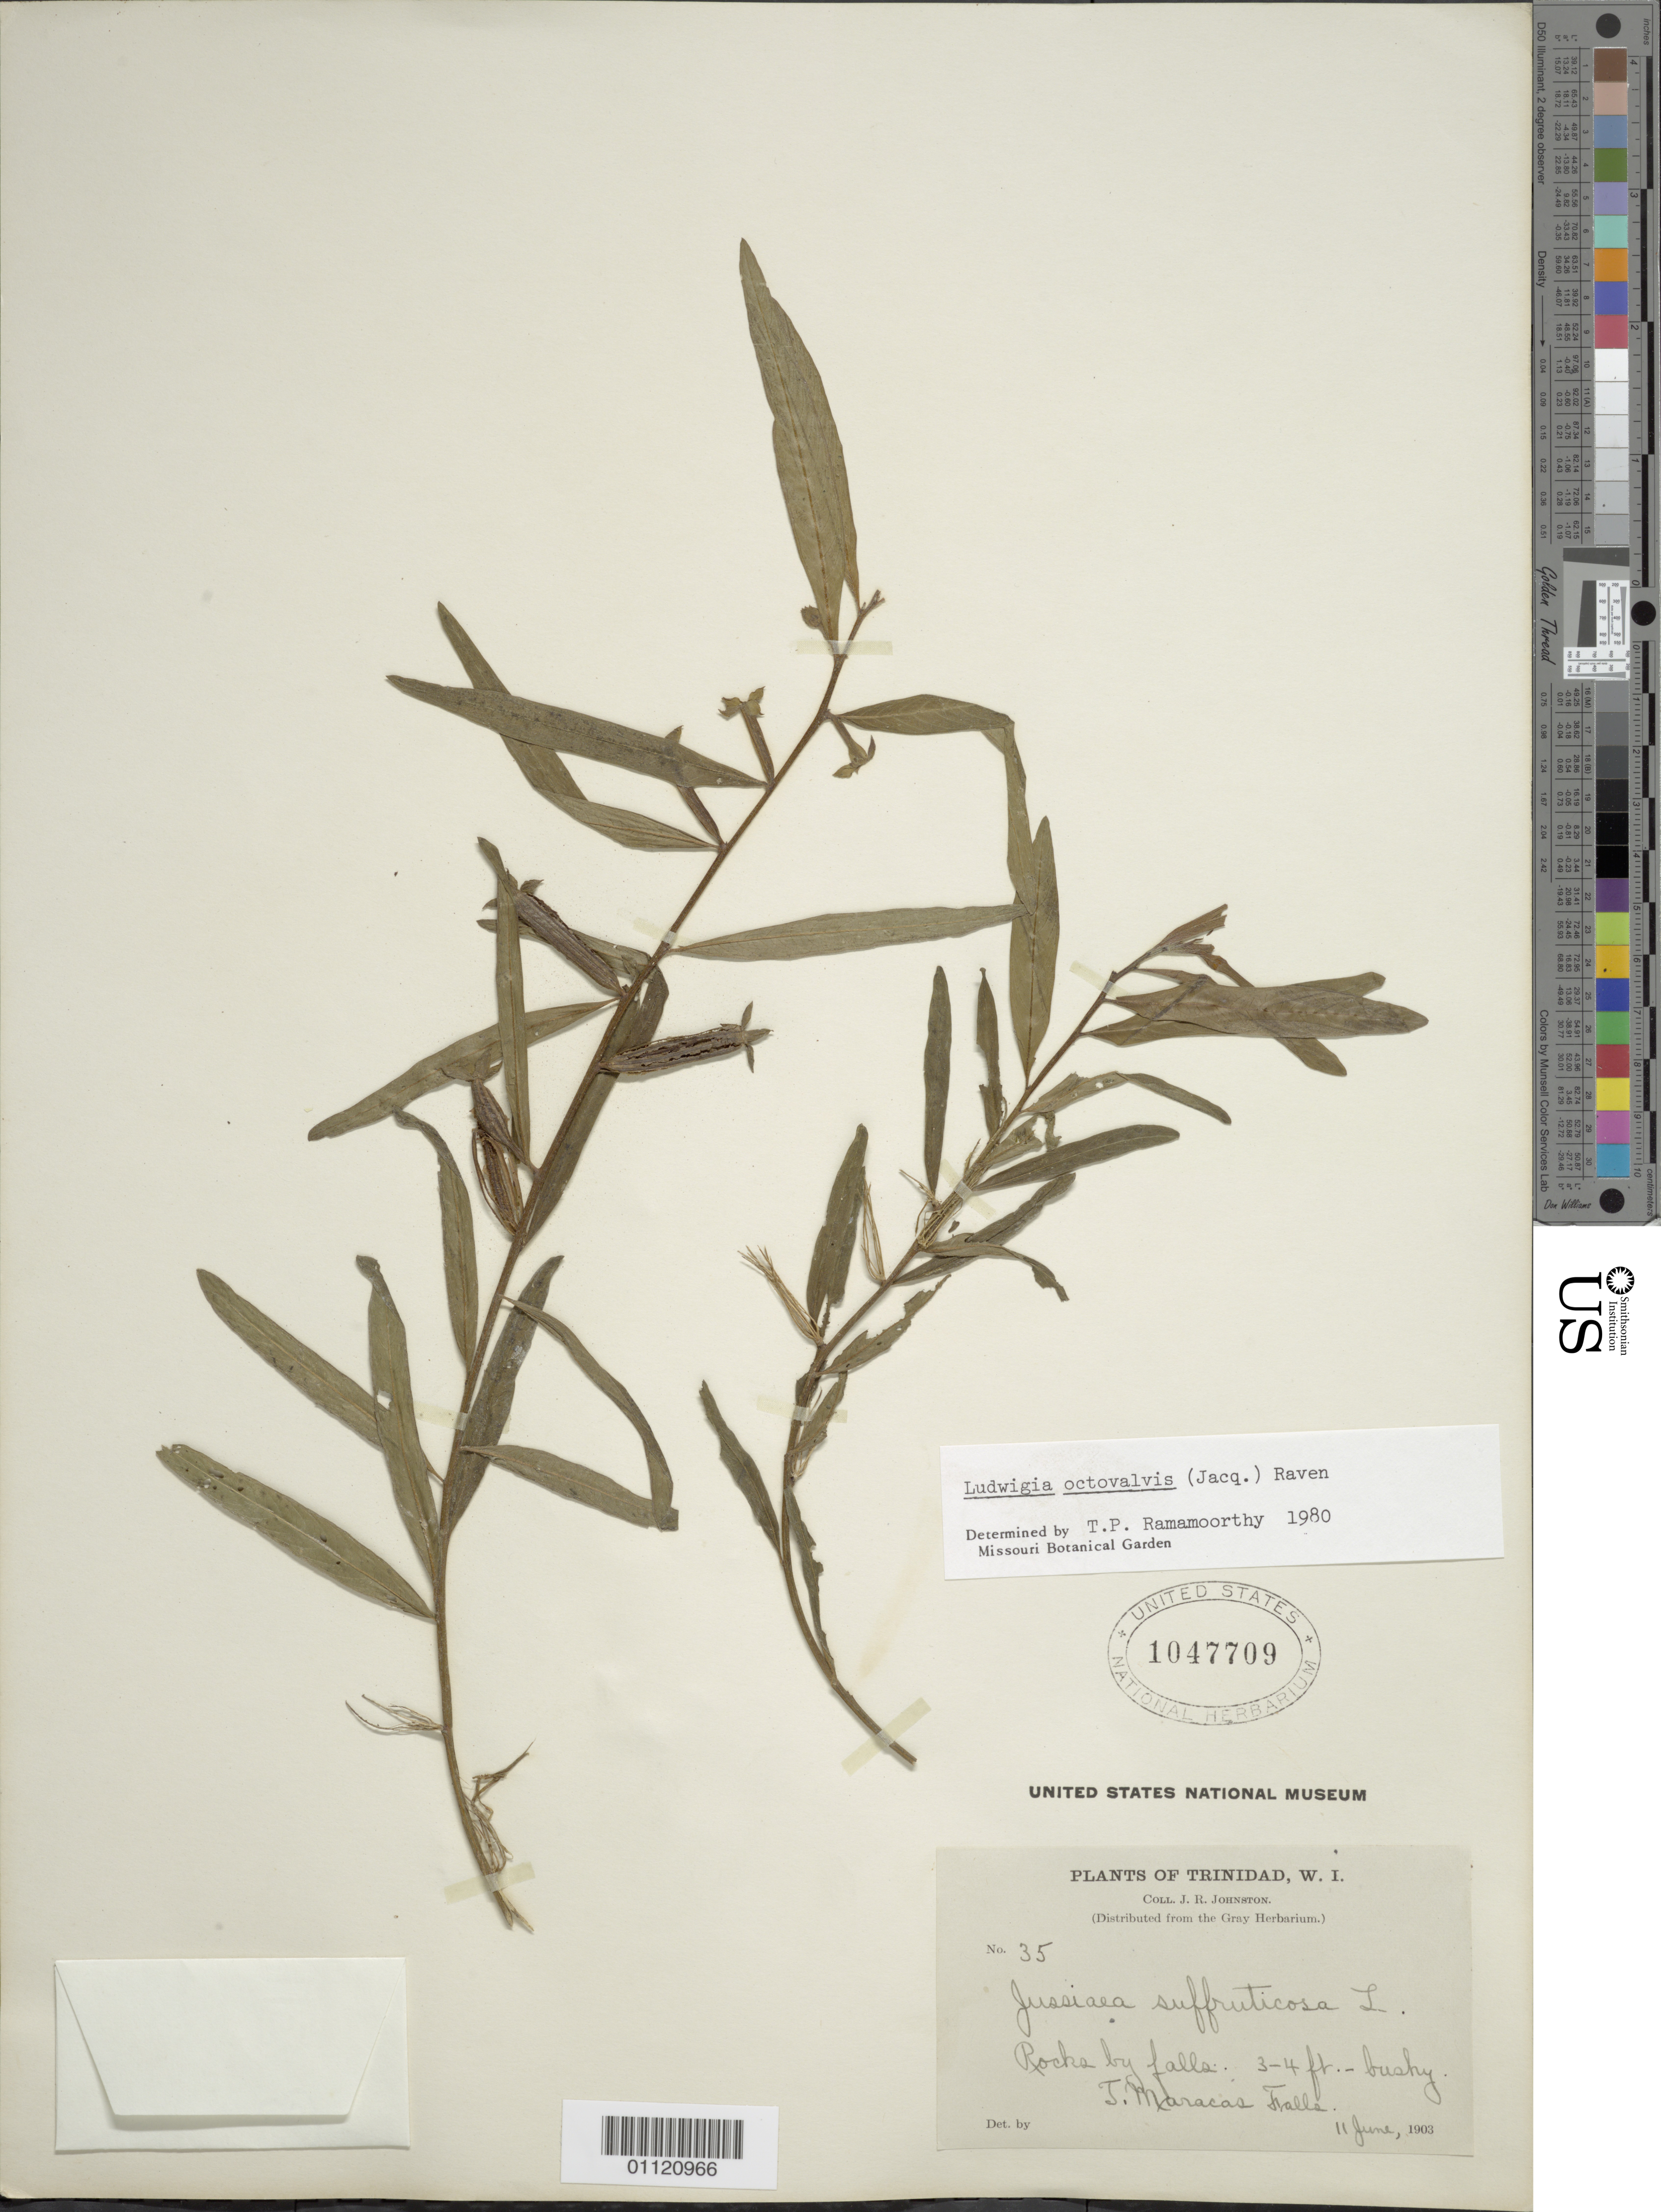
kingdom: Plantae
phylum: Tracheophyta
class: Magnoliopsida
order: Myrtales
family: Onagraceae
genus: Ludwigia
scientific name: Ludwigia octovalvis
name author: (Jacq.) P.H. Raven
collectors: J. Johnston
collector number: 35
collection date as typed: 11 Jun 1903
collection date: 1903-06-11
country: Trinidad and Tobago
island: Trinidad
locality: T. Maracas Falls: Rocks by falls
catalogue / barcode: US 1047709